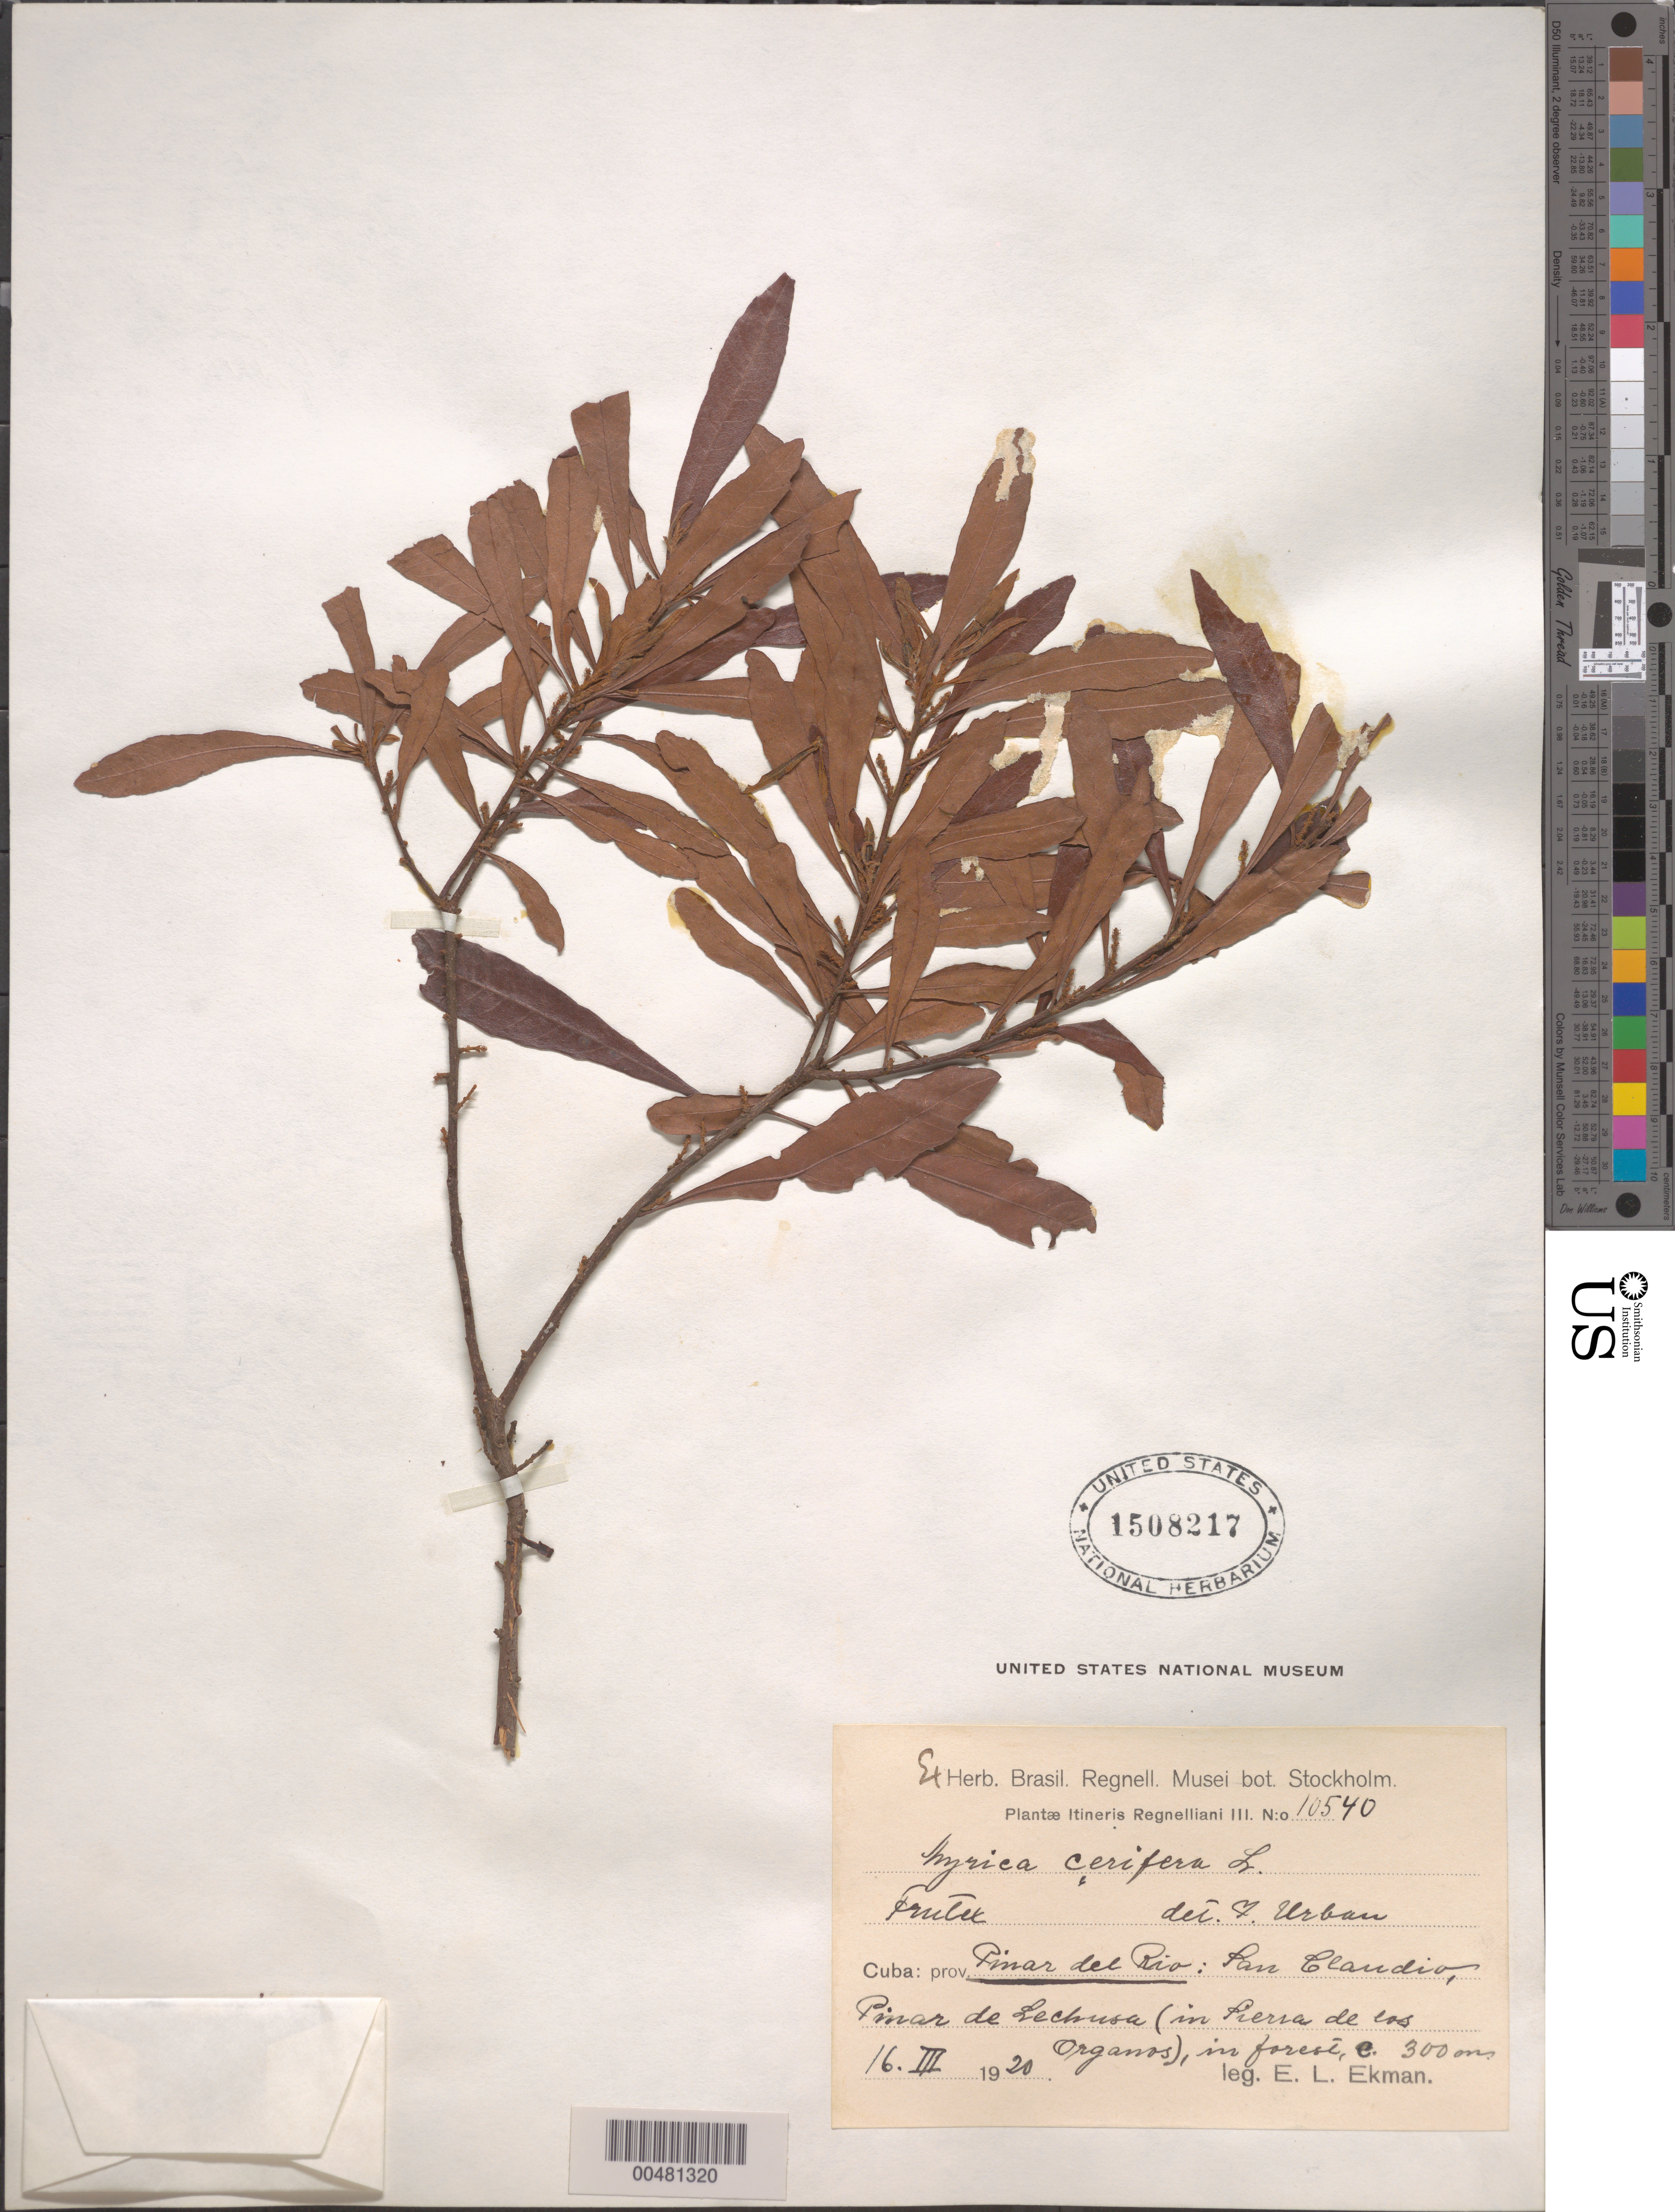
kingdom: Plantae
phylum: Tracheophyta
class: Magnoliopsida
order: Fagales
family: Myricaceae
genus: Morella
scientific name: Morella cerifera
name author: (L.) Small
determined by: Strong, M. T., (US), Smithsonian Institution - National Museum of Natural History (UNITED STATES)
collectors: E. L. Ekman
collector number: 10540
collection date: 1920-03-16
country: Cuba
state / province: Pinar del Rio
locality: San Claudio, Pinar de Lechusa (inSierra de los Organos).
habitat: In forest.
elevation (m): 300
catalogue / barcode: US 1508217